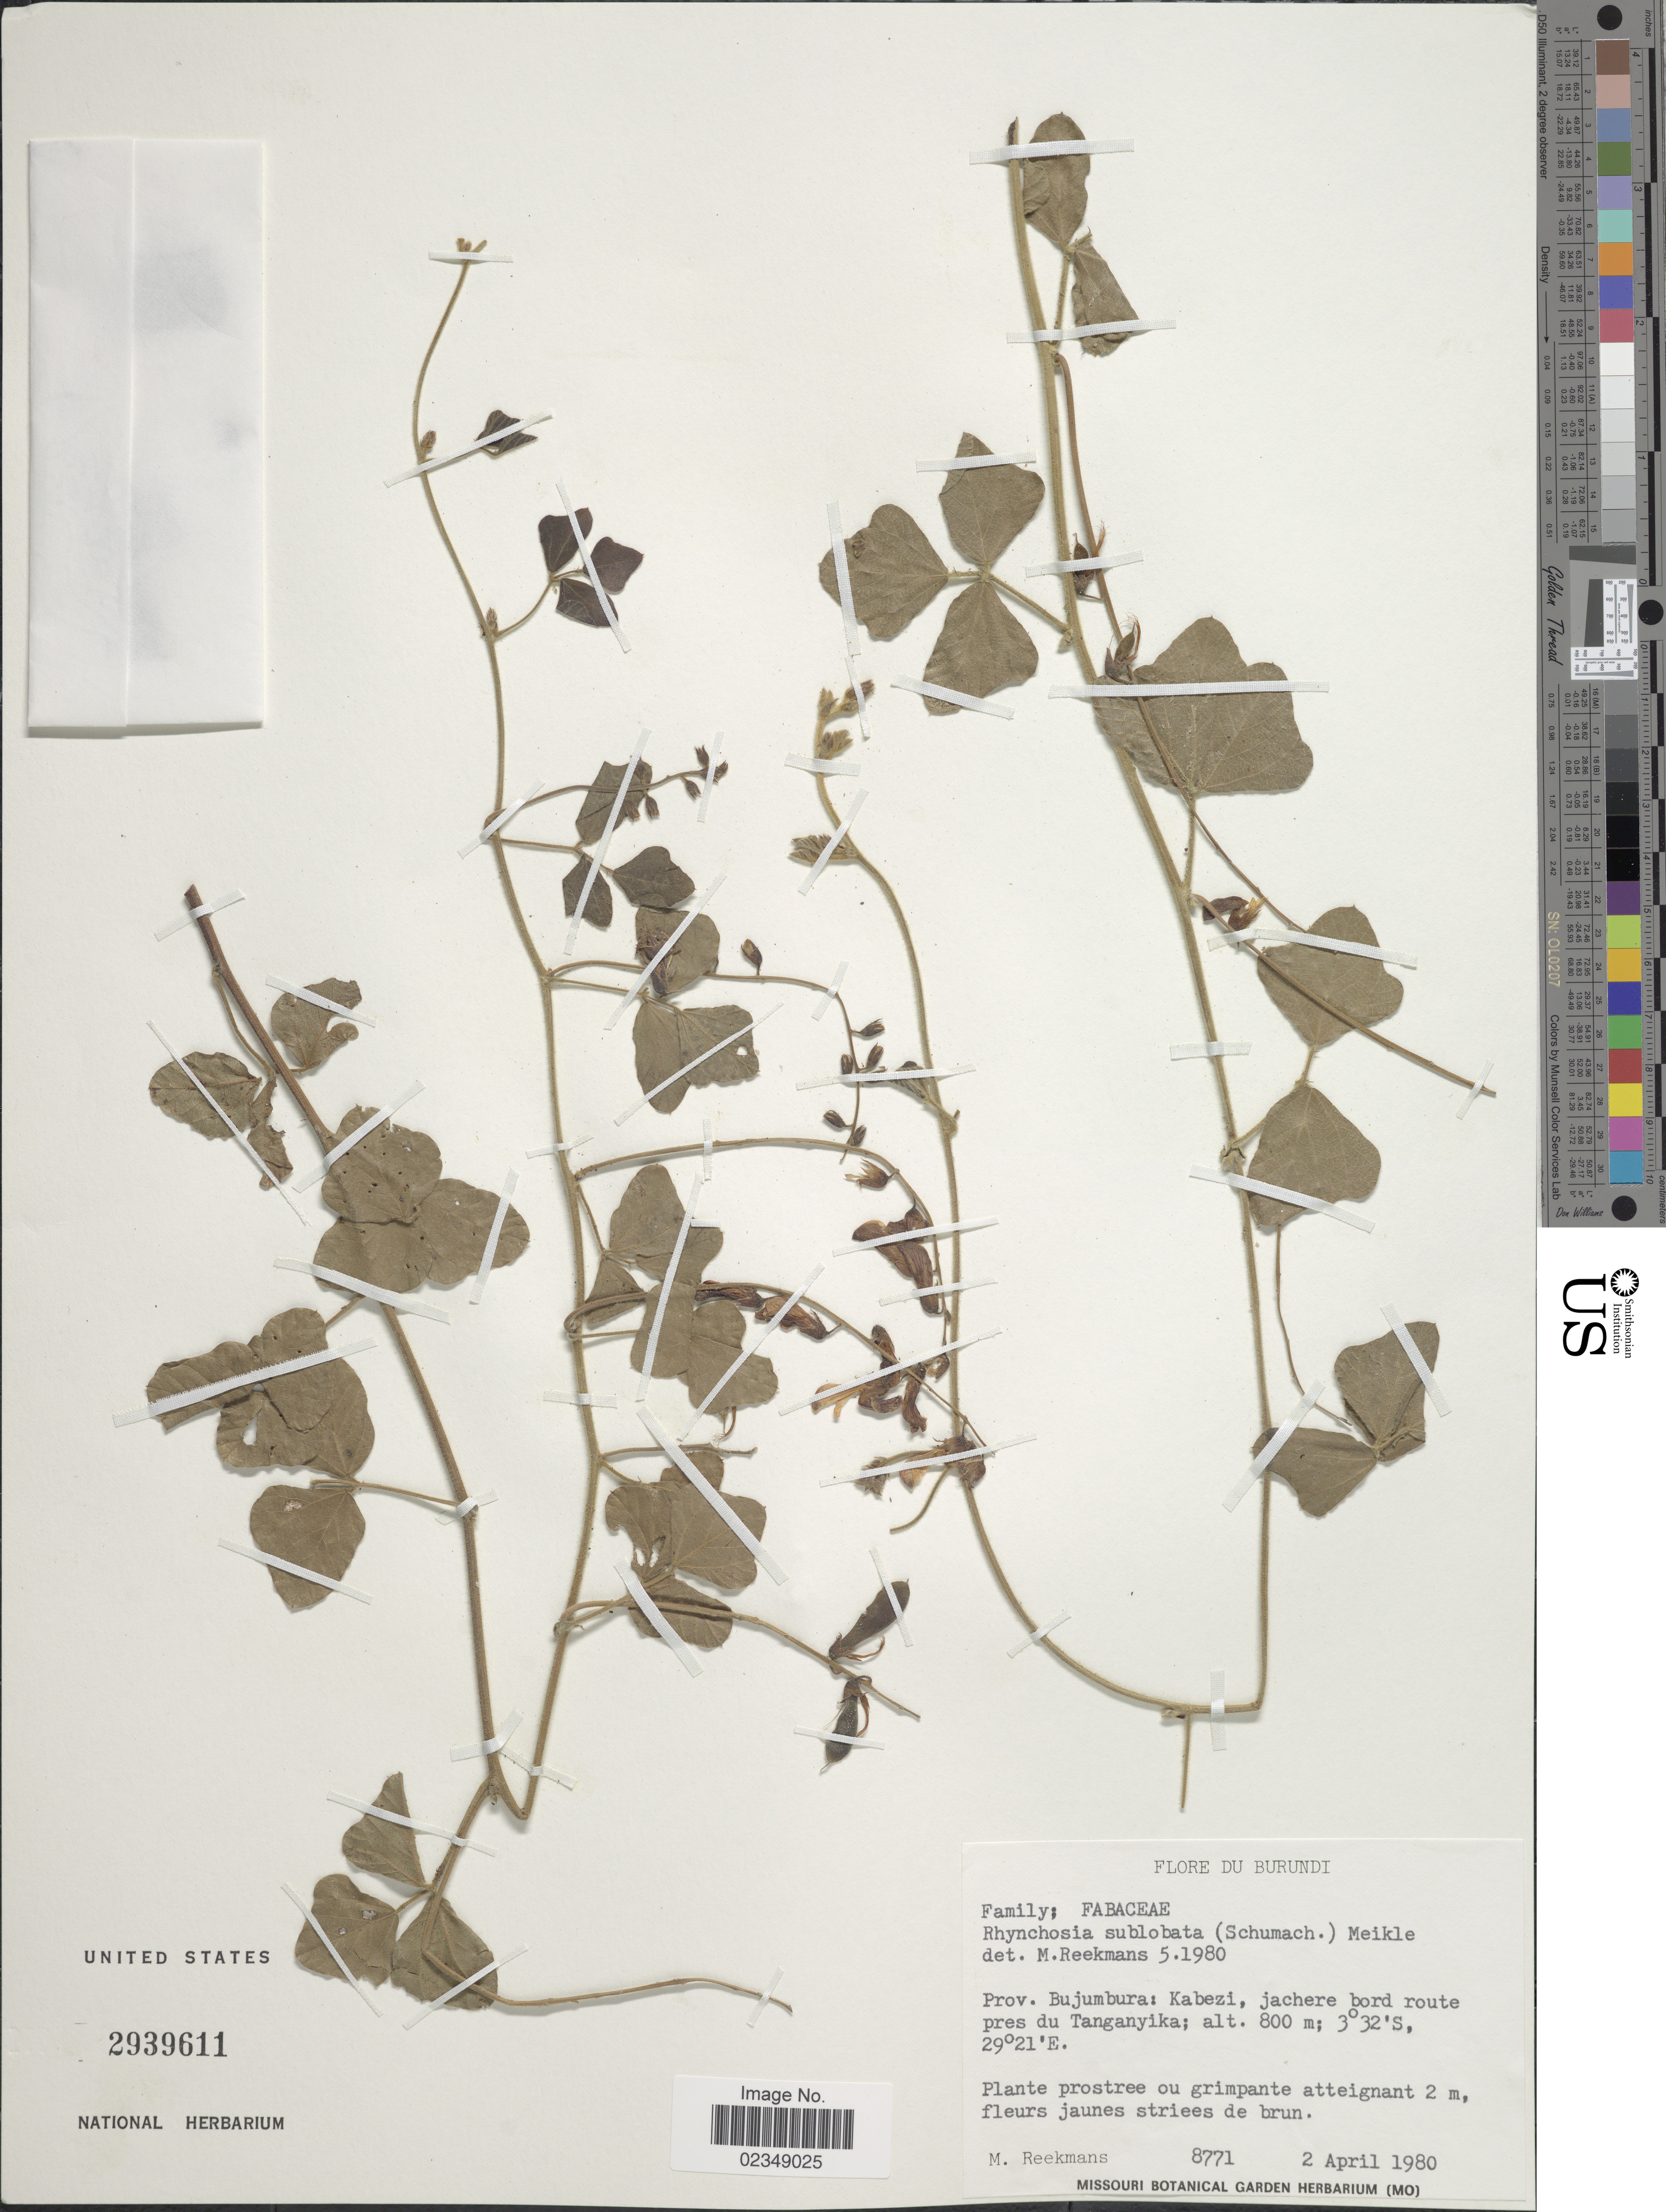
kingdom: Plantae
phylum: Tracheophyta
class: Magnoliopsida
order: Fabales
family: Fabaceae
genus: Rhynchosia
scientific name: Rhynchosia sublobata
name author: (Schumach.) Meikle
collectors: M. Reekmans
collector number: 8771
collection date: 1980-03-02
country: Burundi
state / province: Bujumura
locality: Prov. Bujumbura: Kabezi, jachere bord route pres du Tanganyika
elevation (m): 800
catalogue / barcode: US 2939611